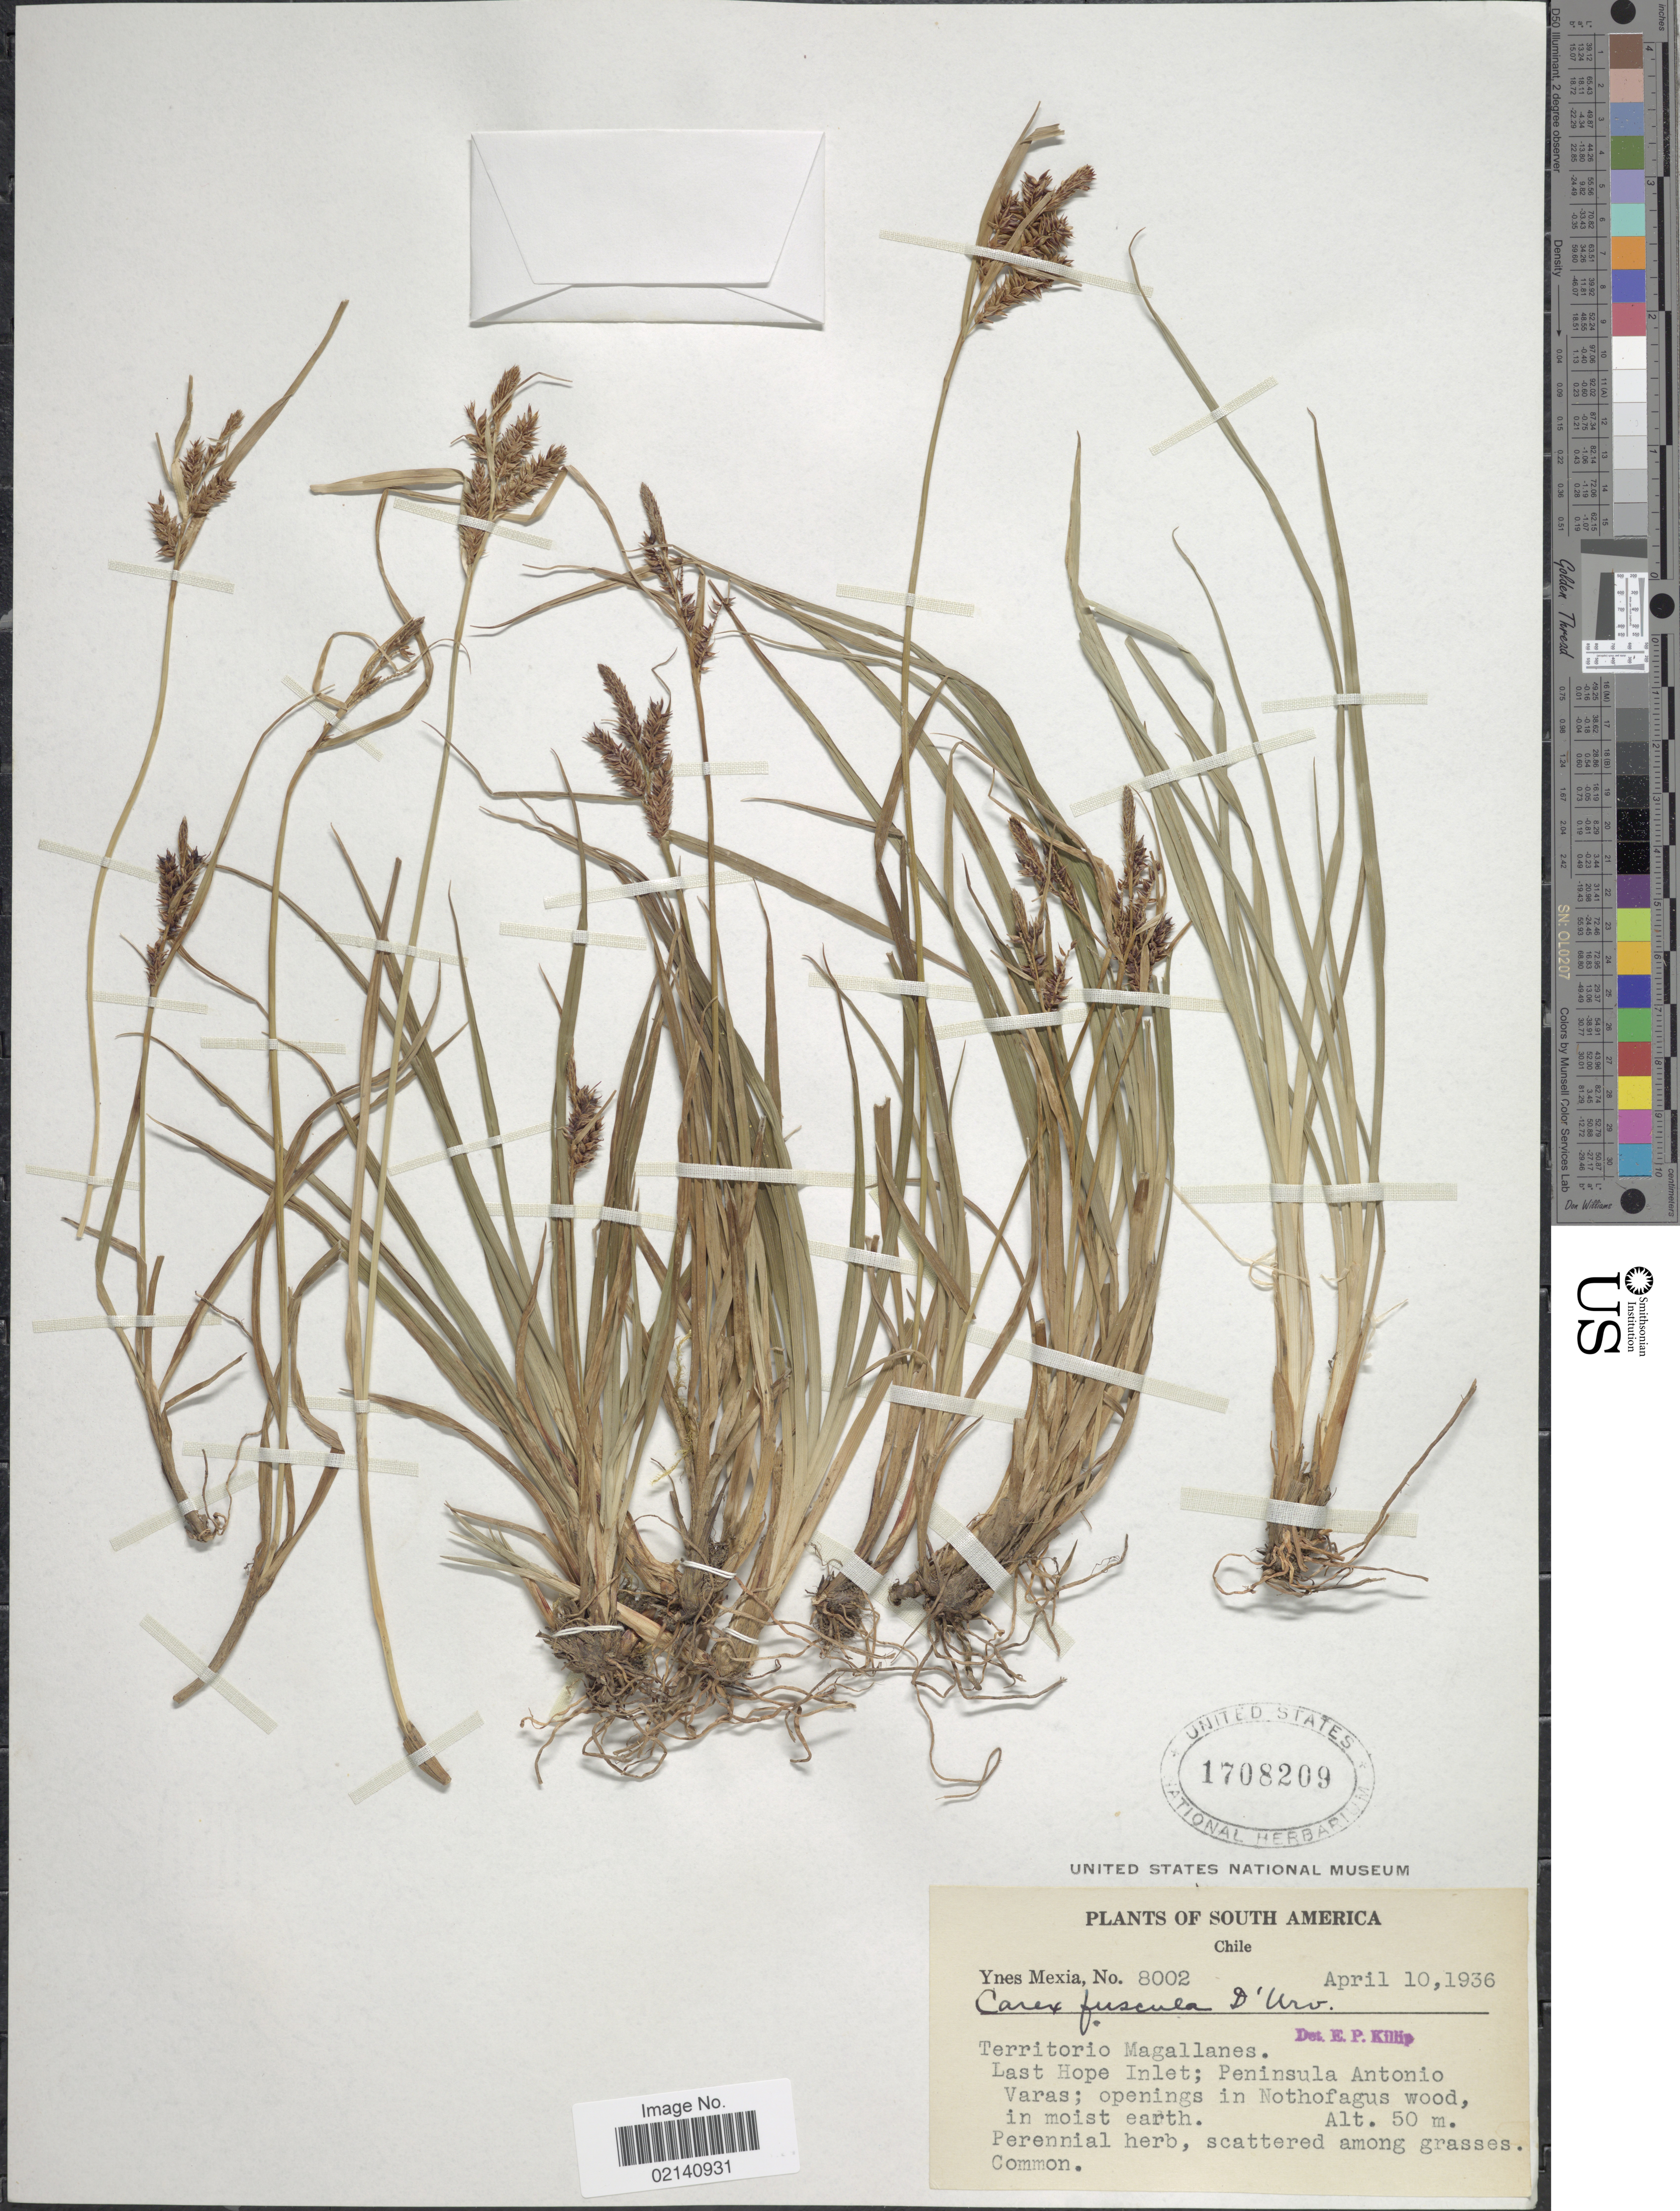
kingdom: Plantae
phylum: Tracheophyta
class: Liliopsida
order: Poales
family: Cyperaceae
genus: Carex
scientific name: Carex fuscula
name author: d'Urv.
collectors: Y. Mexia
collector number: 8002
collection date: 1936-04-10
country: Chile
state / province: Magallanes y de la Antártica Chilena (XII)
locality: Terriotorio Magallanes, Last Hope Inlet; Peninsula Antonio Varas.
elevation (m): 50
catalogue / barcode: US 1708209